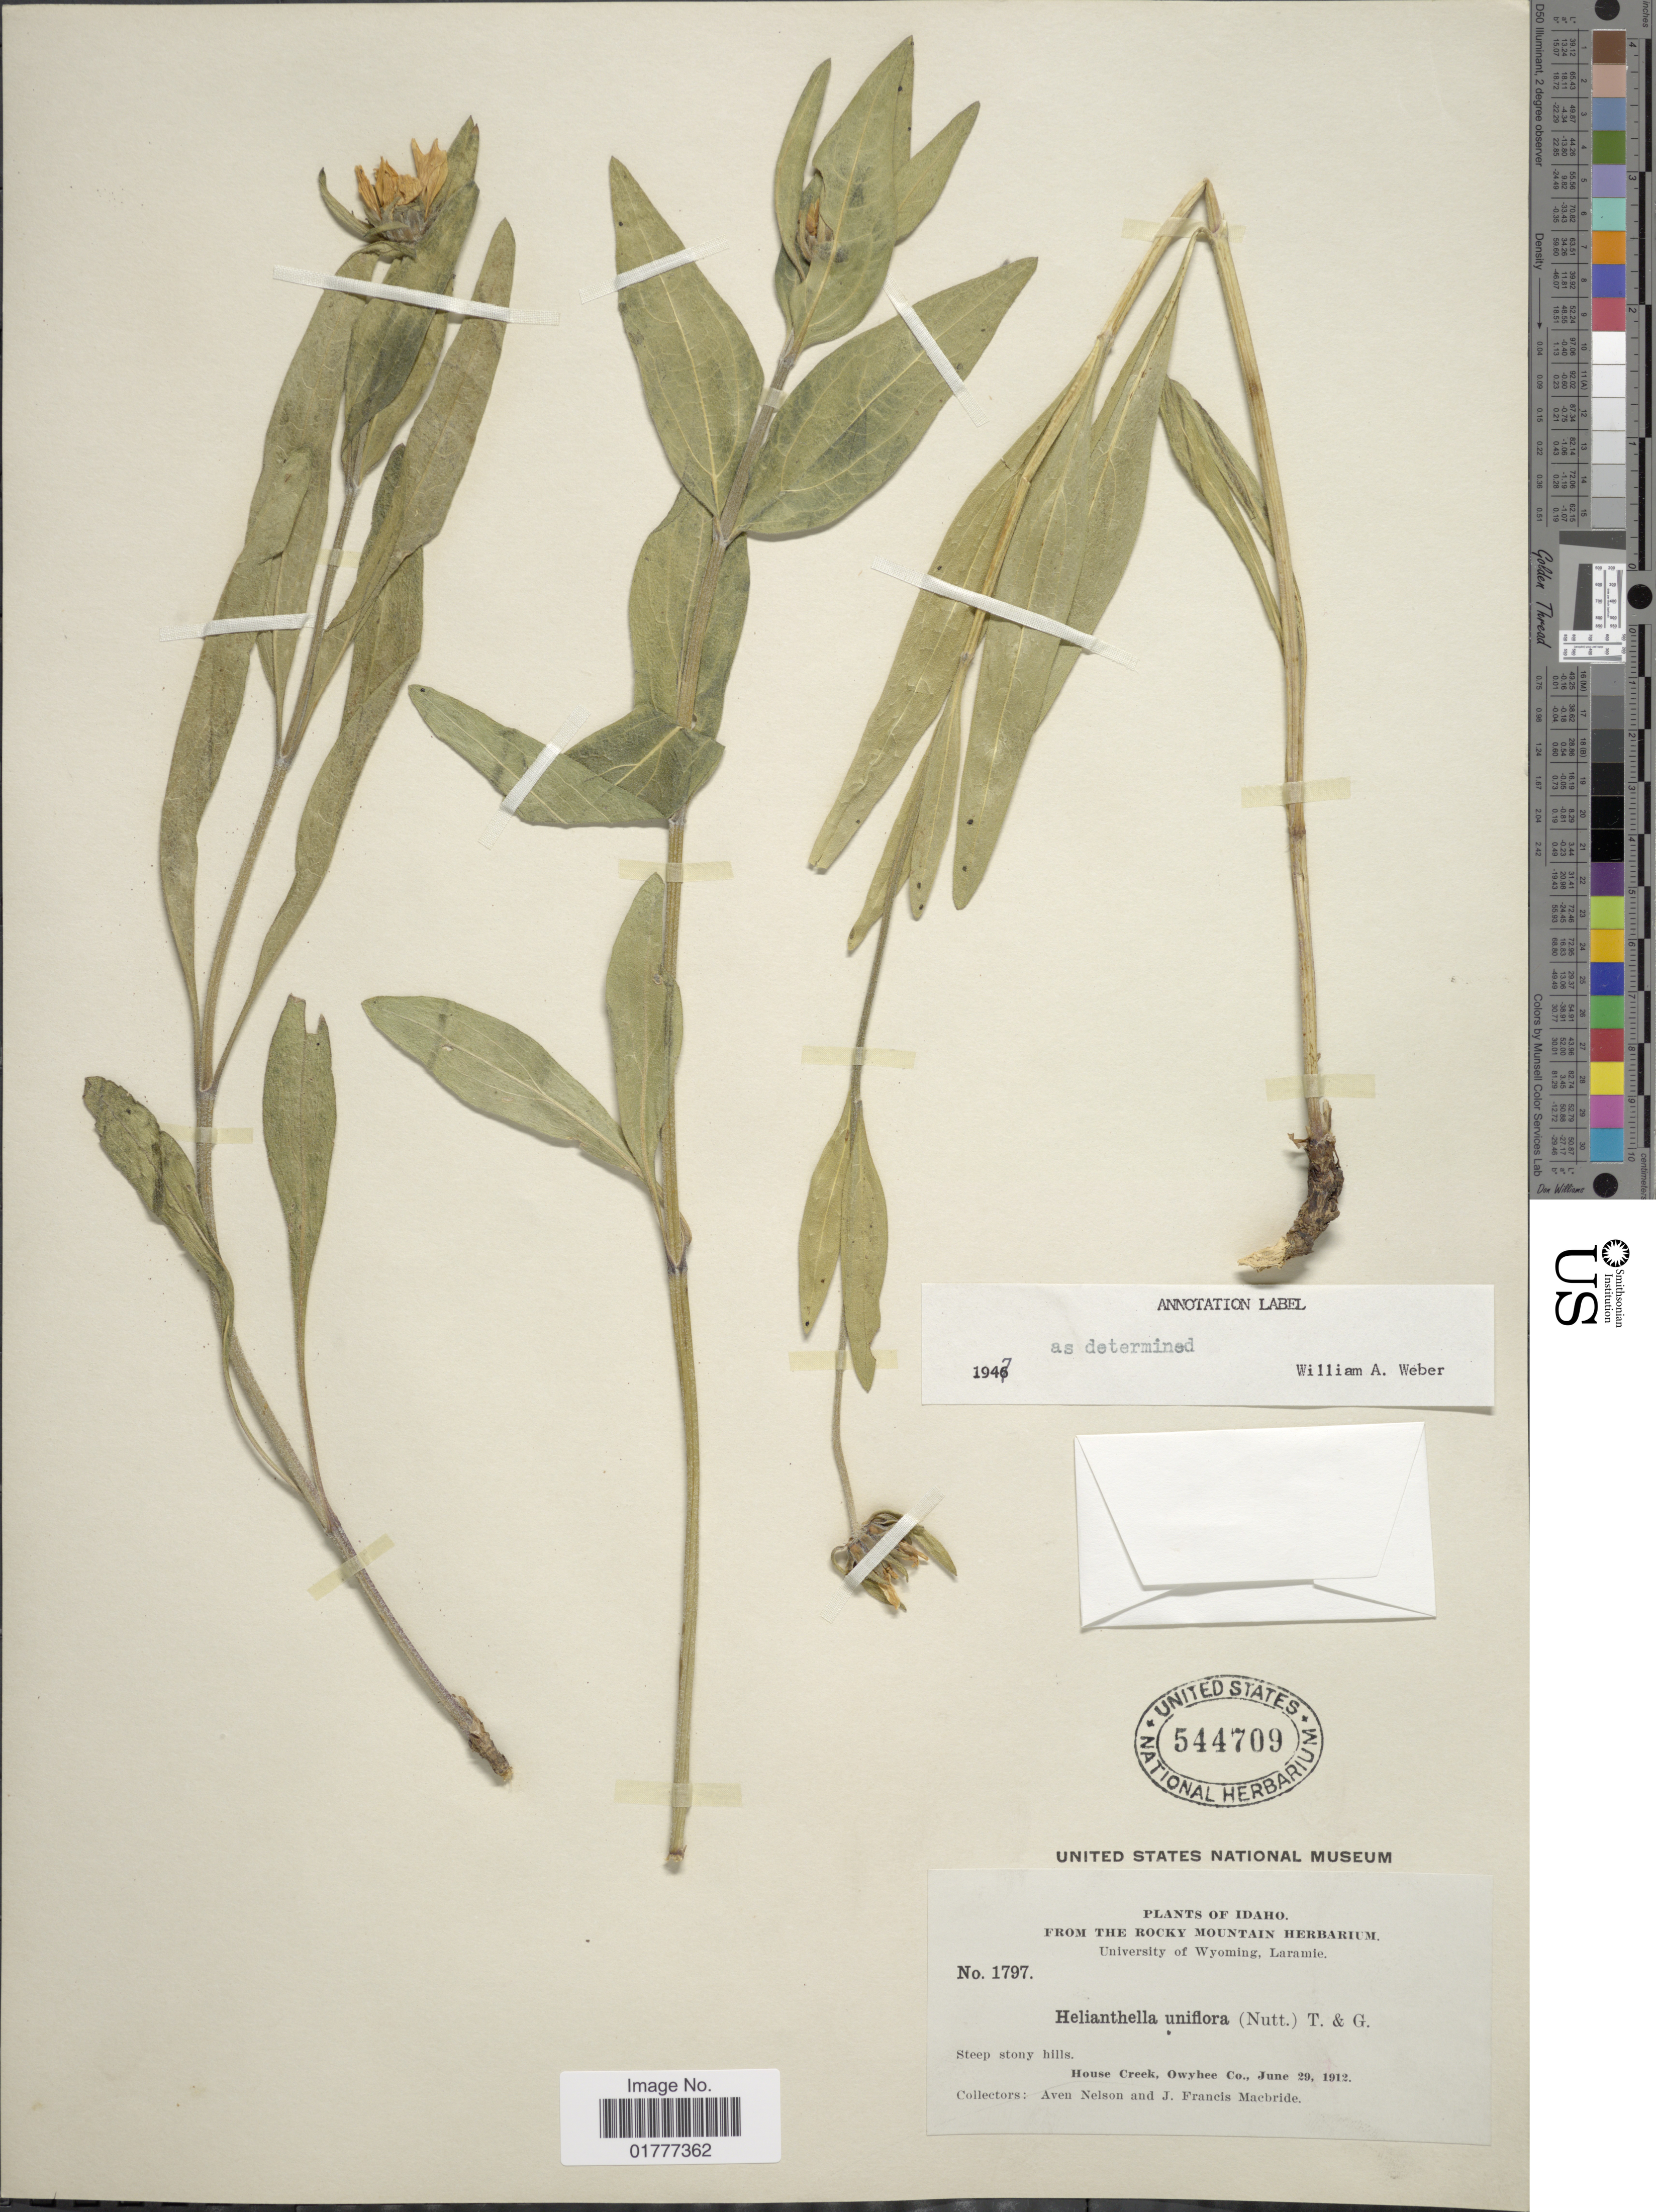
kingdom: Plantae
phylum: Tracheophyta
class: Magnoliopsida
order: Asterales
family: Asteraceae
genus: Helianthella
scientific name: Helianthella uniflora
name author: Torr. & A. Gray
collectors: A. Nelson & J. F. Macbride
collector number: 1797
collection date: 1912-06-29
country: United States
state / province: Idaho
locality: Steep stony hills, House Creek, Owyhee Co.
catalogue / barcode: US 544709